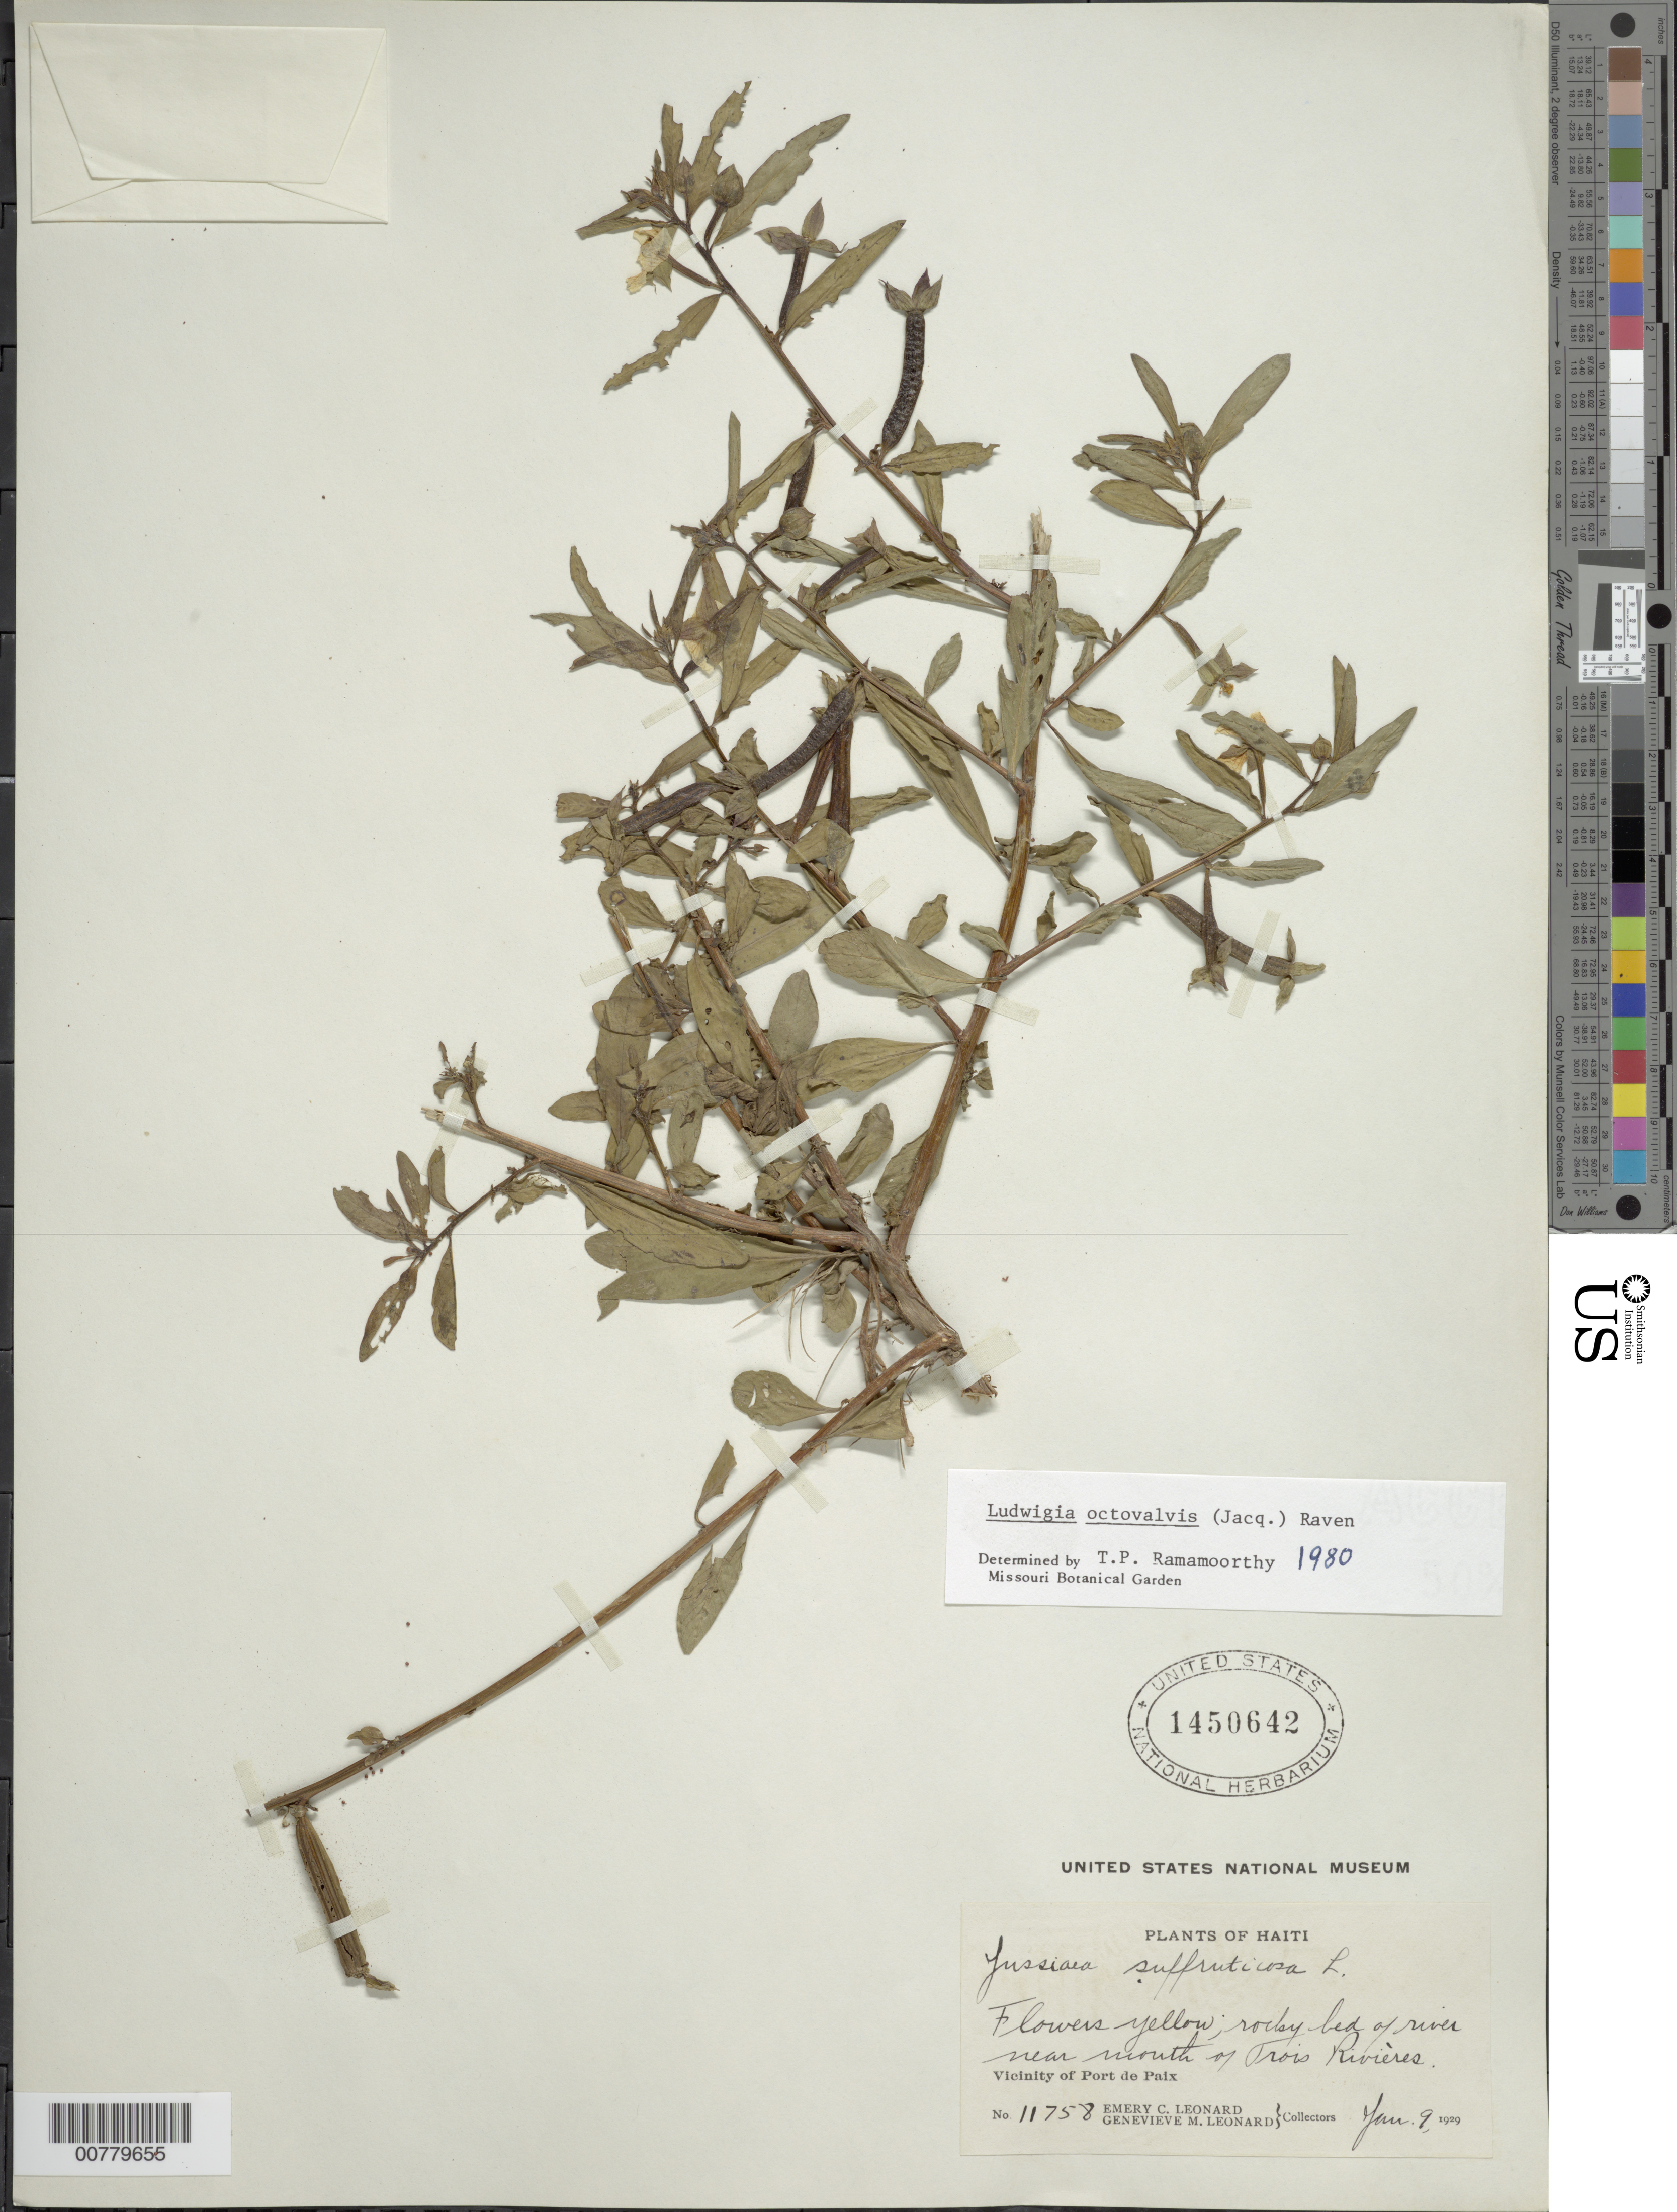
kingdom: Plantae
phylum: Tracheophyta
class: Magnoliopsida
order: Myrtales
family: Onagraceae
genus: Ludwigia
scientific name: Ludwigia octovalvis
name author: (Jacq.) P.H. Raven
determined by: Ramamoorthy, T. P.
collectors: E. C. Leonard & G. M. Leonard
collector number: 11758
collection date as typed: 09 Jan 1929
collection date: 1929-01-09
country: Haiti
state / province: Nord-Ouest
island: Hispaniola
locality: Vicinity of Port de Paix, near mouth of Trois Rivières.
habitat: Rocky bed of river.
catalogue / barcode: US 1450642